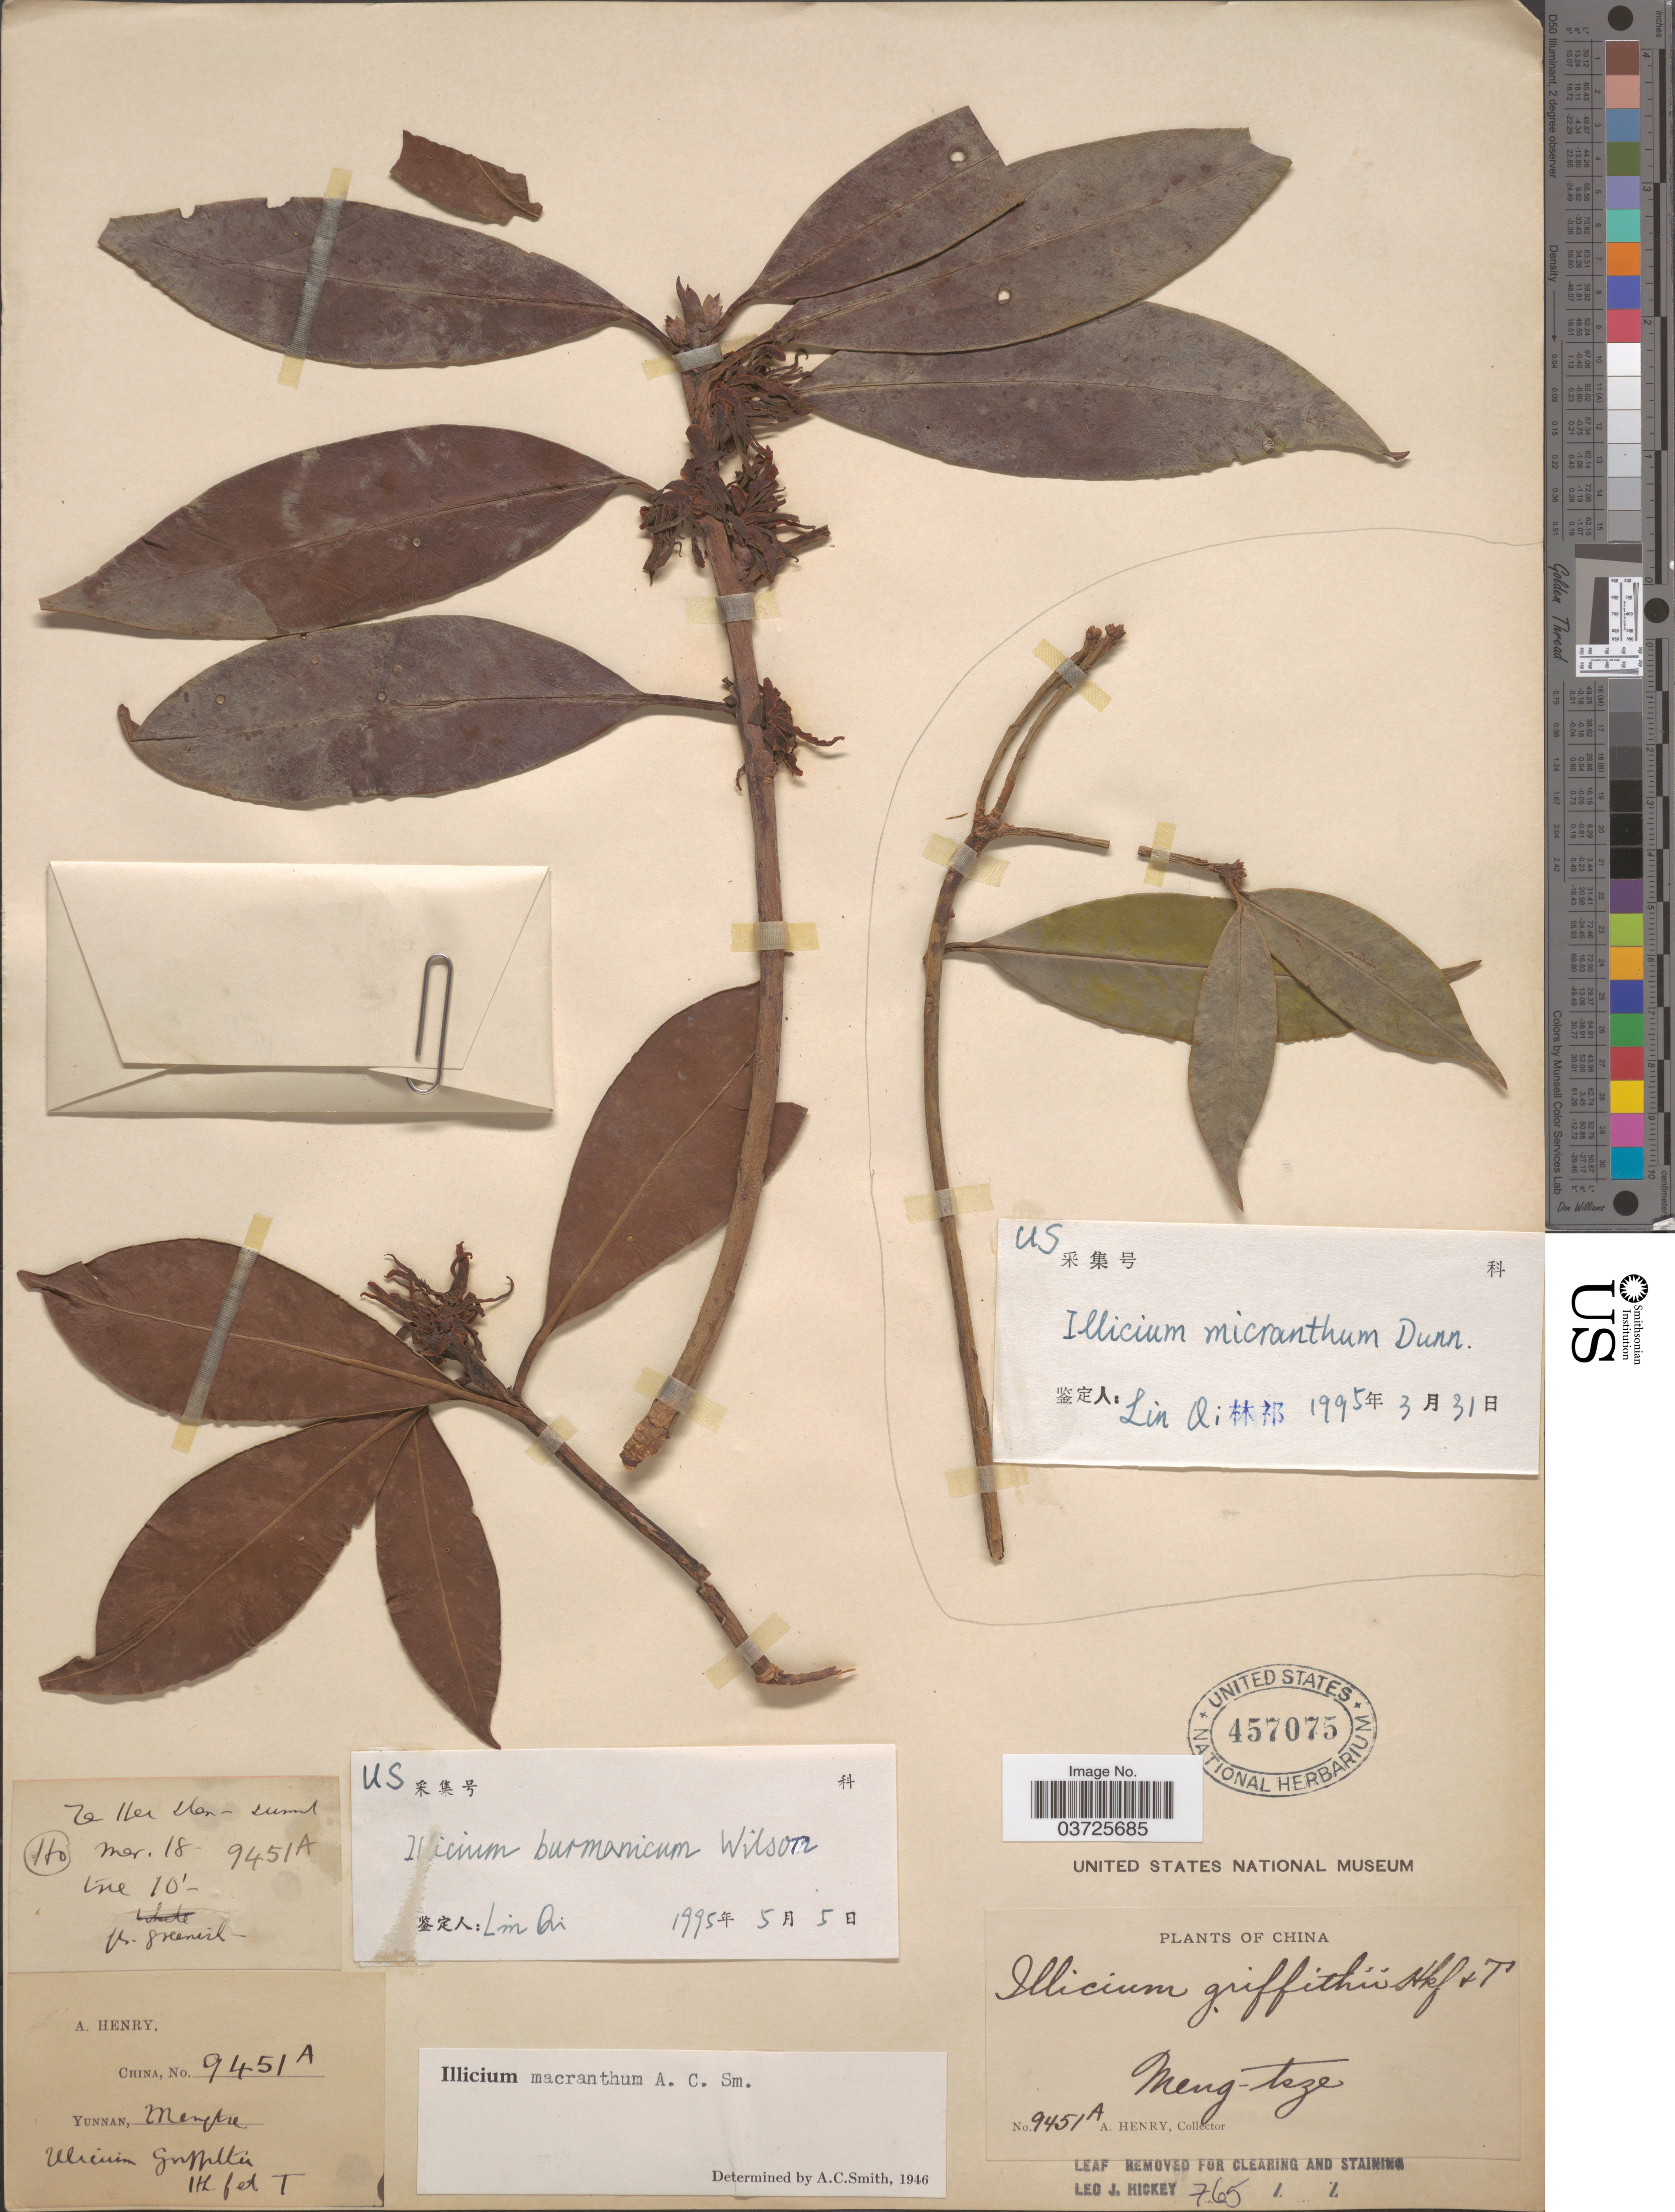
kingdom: Plantae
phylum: Tracheophyta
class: Magnoliopsida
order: Austrobaileyales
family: Schisandraceae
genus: Illicium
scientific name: Illicium burmanicum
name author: E.H. Wilson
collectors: A. Henry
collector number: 9451 A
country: China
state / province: Yunnan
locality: Meng-tsze. Ta Hei shan summmit. Ho.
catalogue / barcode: US 457075